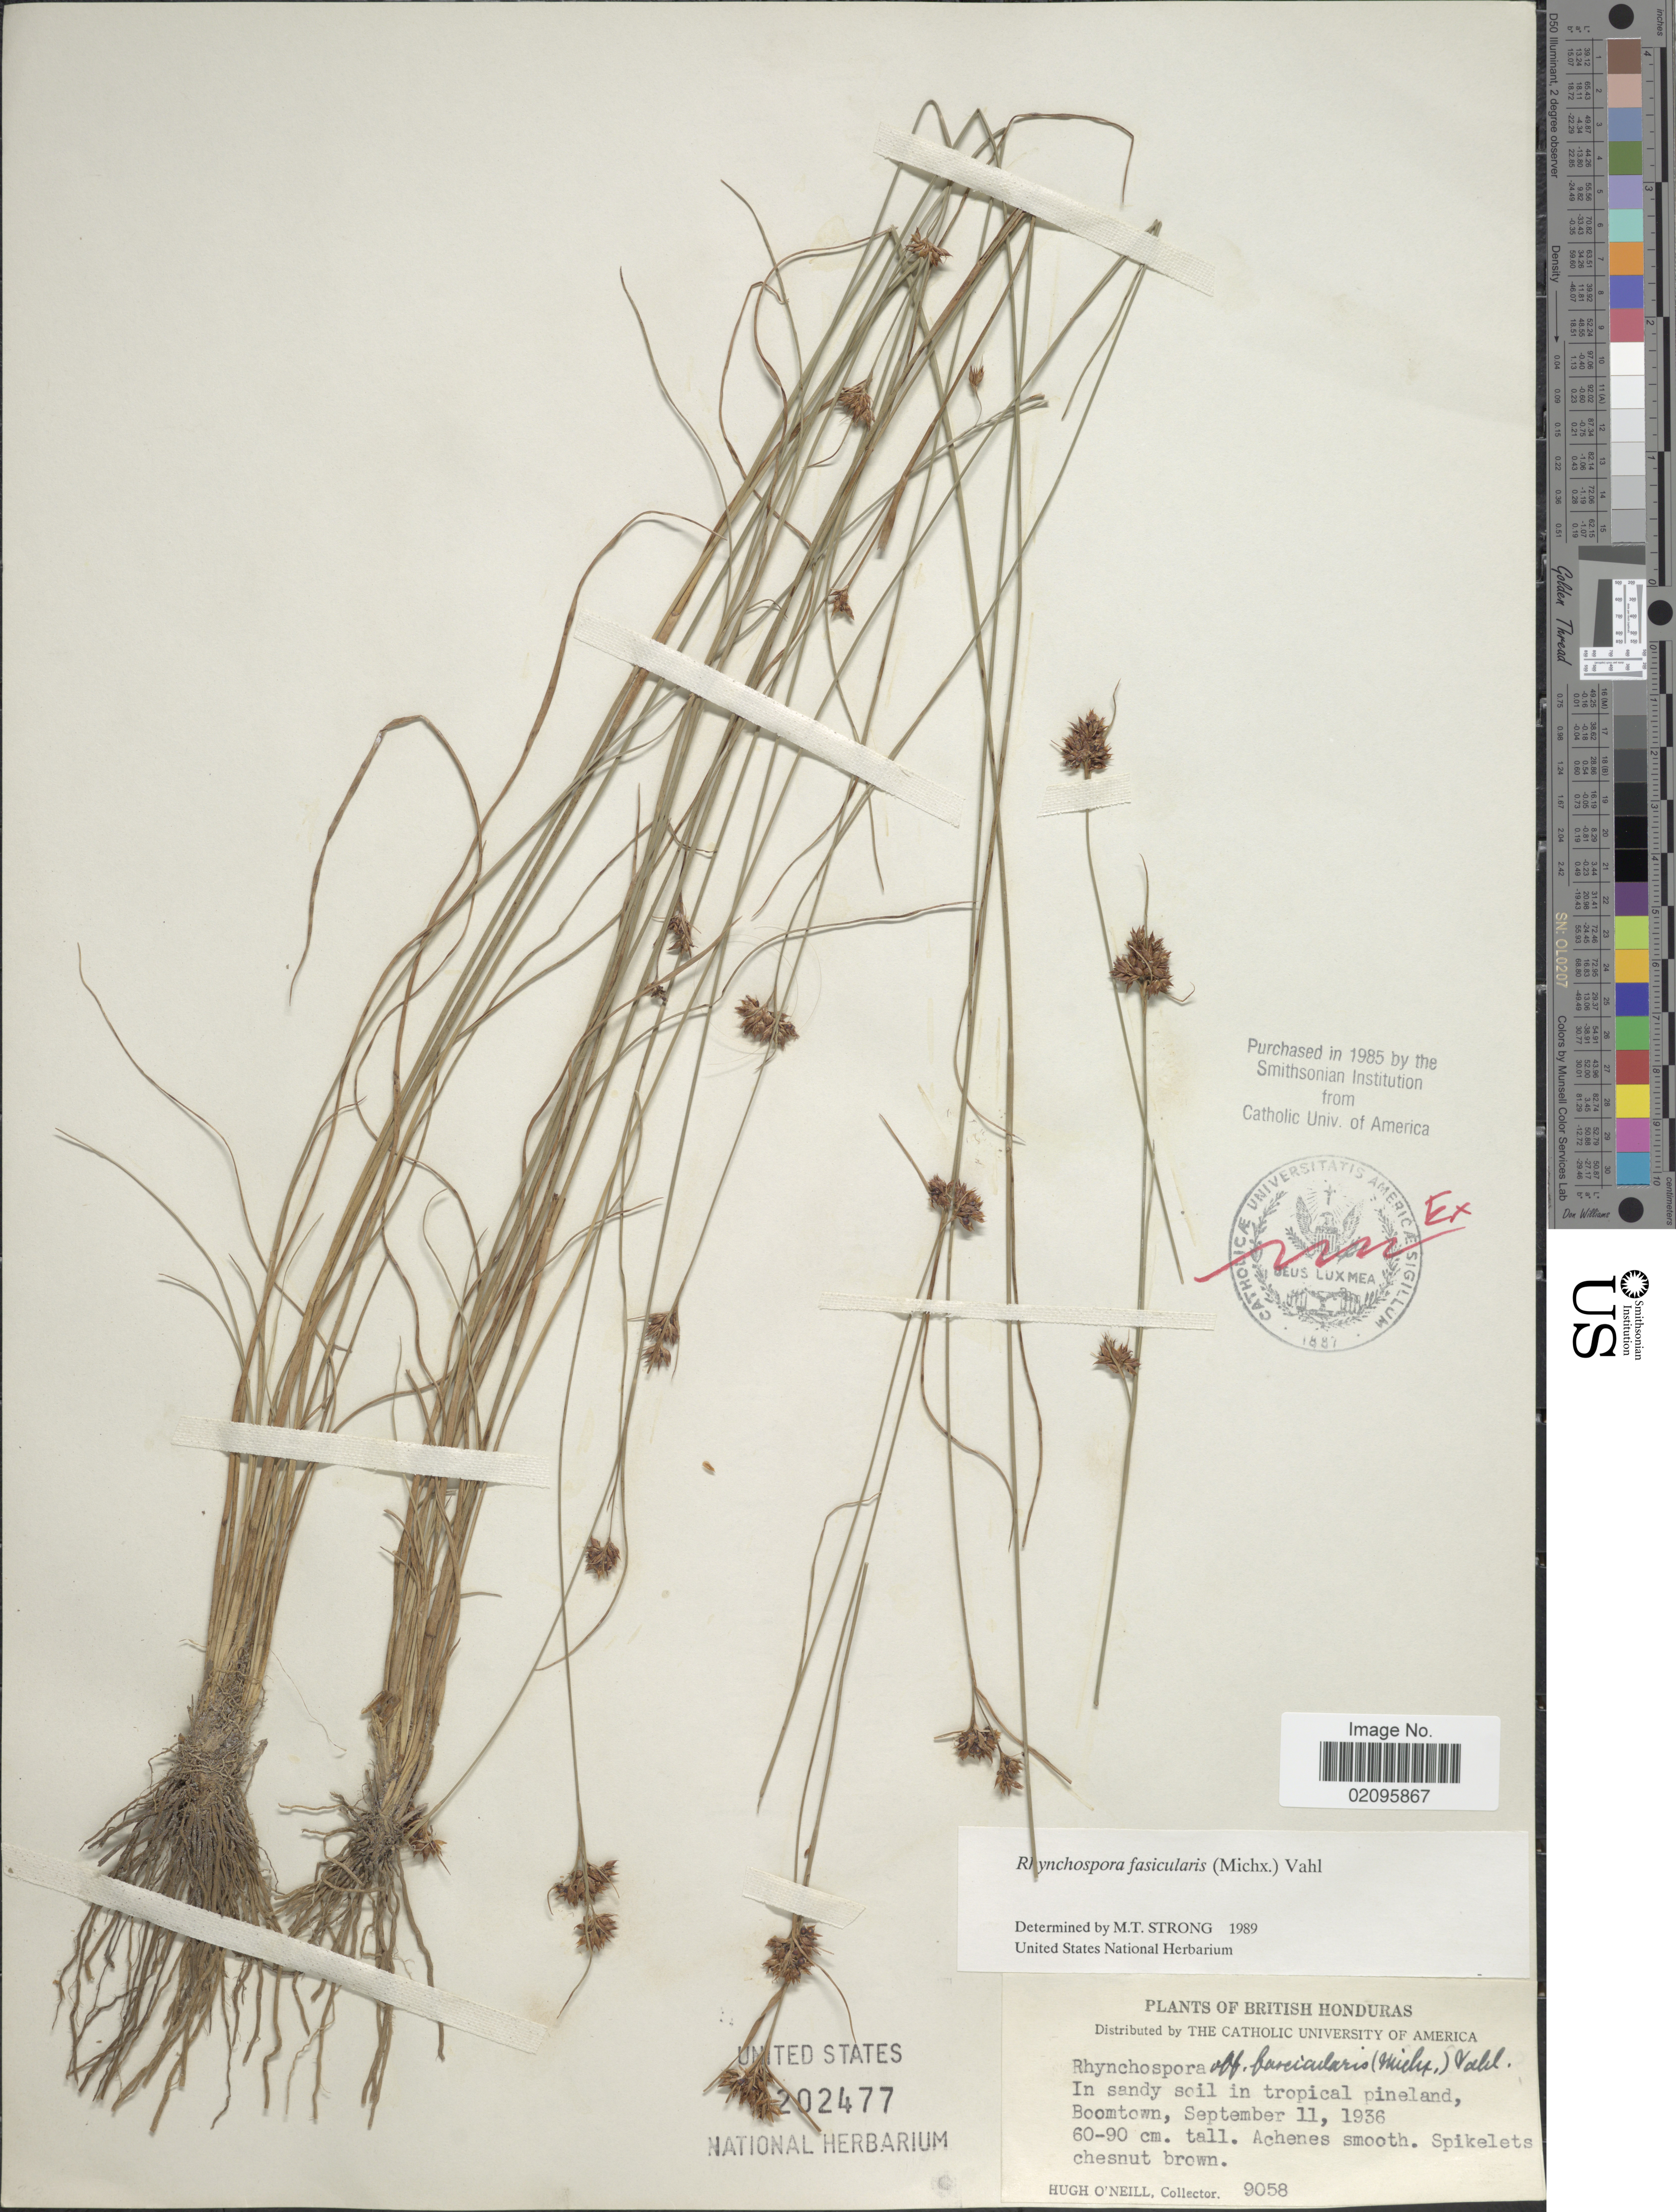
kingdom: Plantae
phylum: Tracheophyta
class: Liliopsida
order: Poales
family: Cyperaceae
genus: Rhynchospora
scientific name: Rhynchospora fascicularis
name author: (Michx.) Vahl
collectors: H. O'Neill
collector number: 9058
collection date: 1936-09-11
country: Belize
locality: British Honduras, Boomtown.